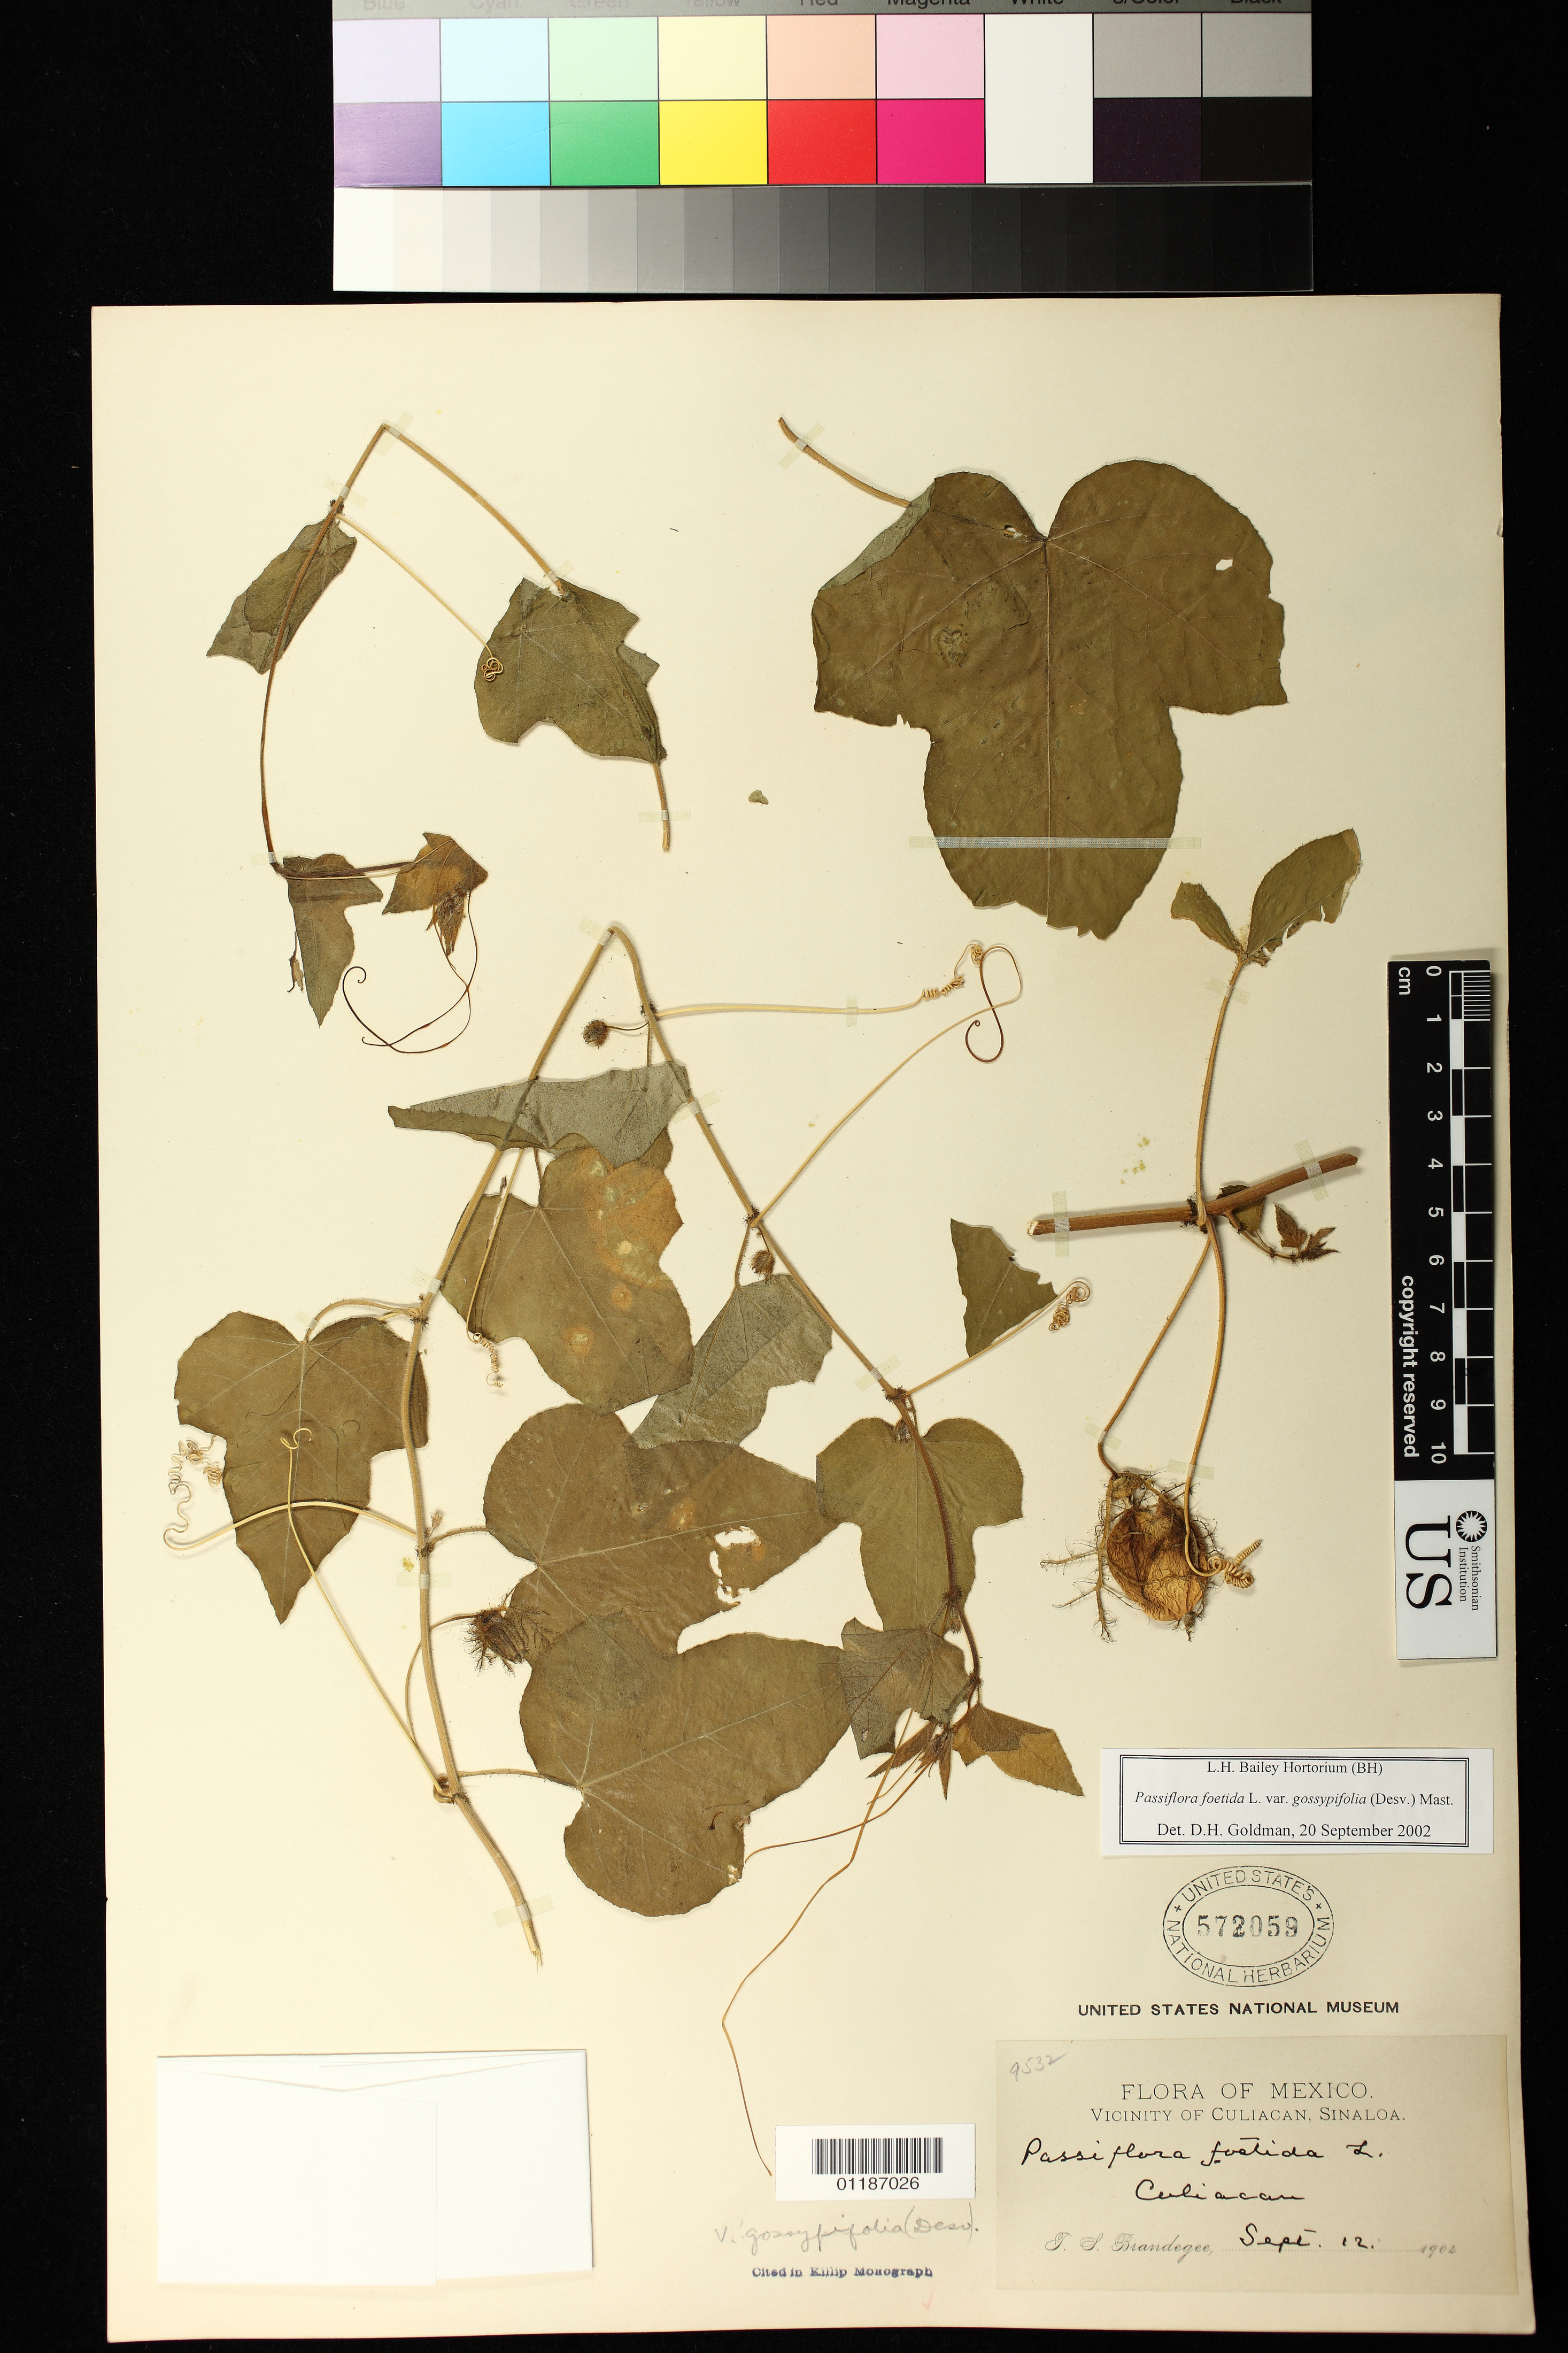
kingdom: Plantae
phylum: Tracheophyta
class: Magnoliopsida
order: Malpighiales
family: Passifloraceae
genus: Passiflora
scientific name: Passiflora foetida var. gossypiifolia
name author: (Desv.) Mast.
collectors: T. S. Brandegee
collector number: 9532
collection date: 1902-09-12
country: Mexico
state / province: Sinaloa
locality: Vicinity of Culiacan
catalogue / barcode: US 572059